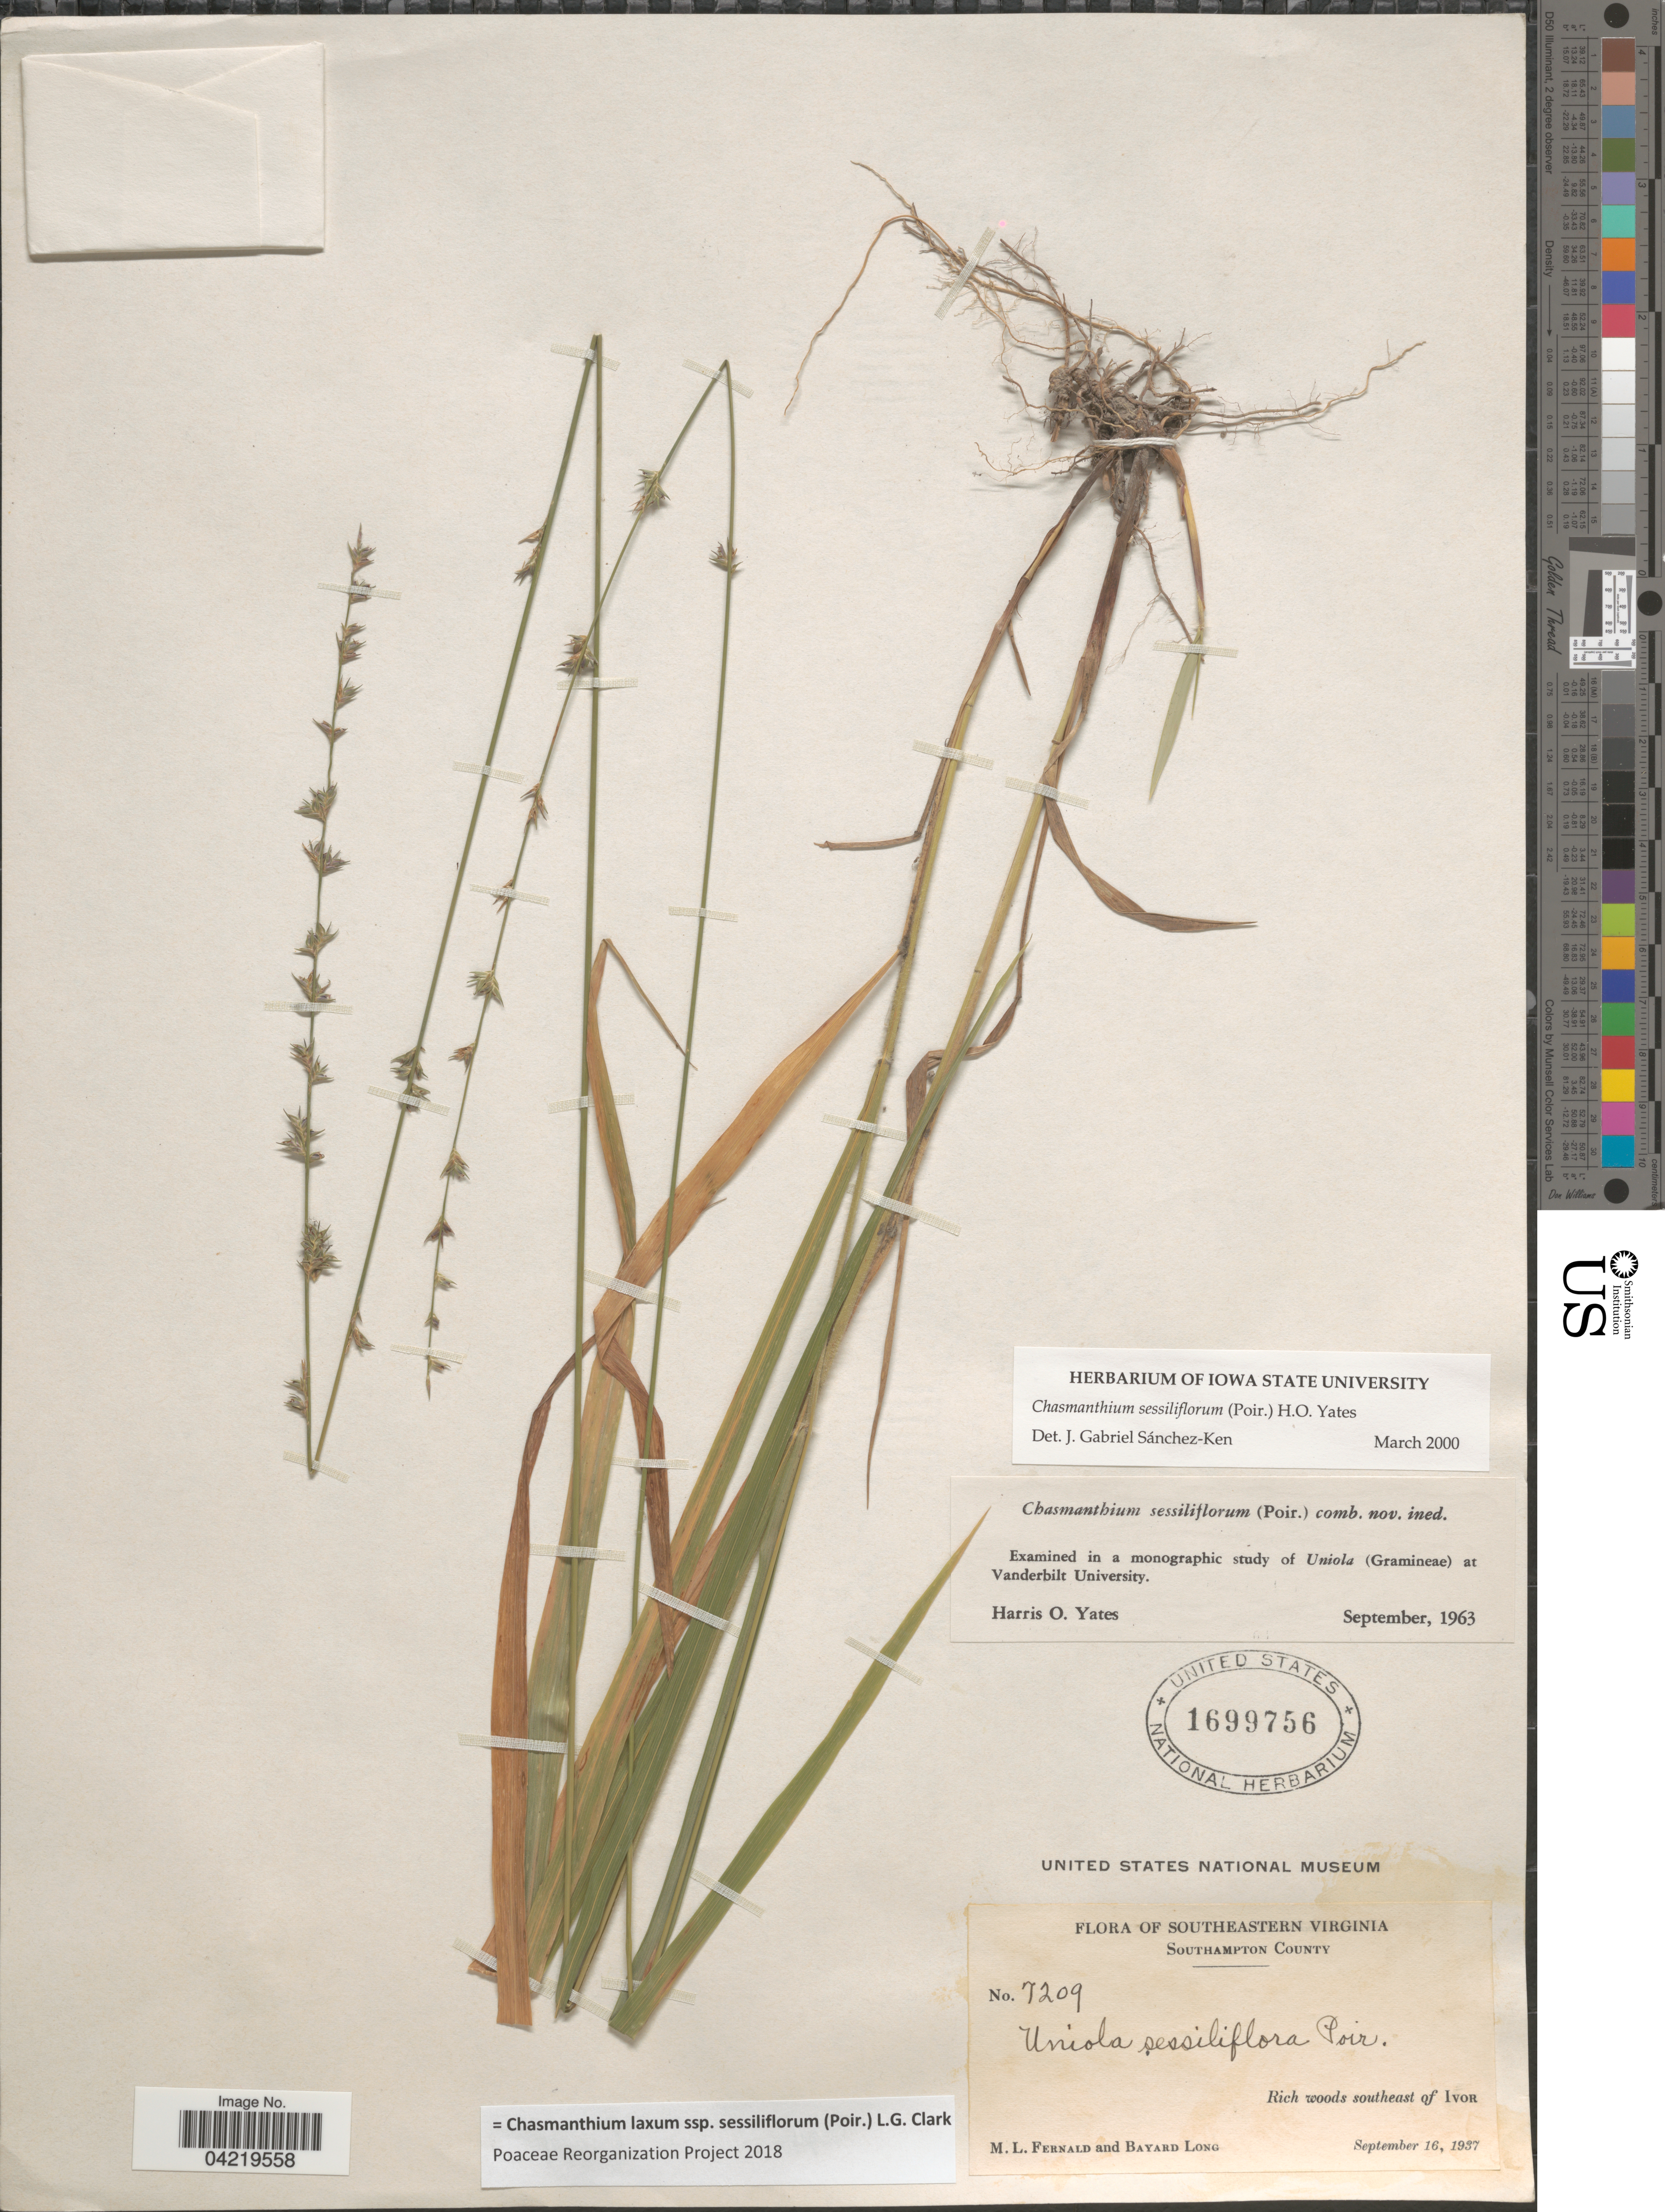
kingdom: Plantae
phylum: Tracheophyta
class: Liliopsida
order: Poales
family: Poaceae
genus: Chasmanthium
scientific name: Chasmanthium laxum subsp. sessiliflorum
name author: (L.) H.O. Yates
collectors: M. L. Fernald & B. Long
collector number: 7209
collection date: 1937-09-16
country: United States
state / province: Virginia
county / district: Southampton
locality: Southeastern Virginia. Southampton County. Rich woods southeast of Ivor.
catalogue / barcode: US 1699756